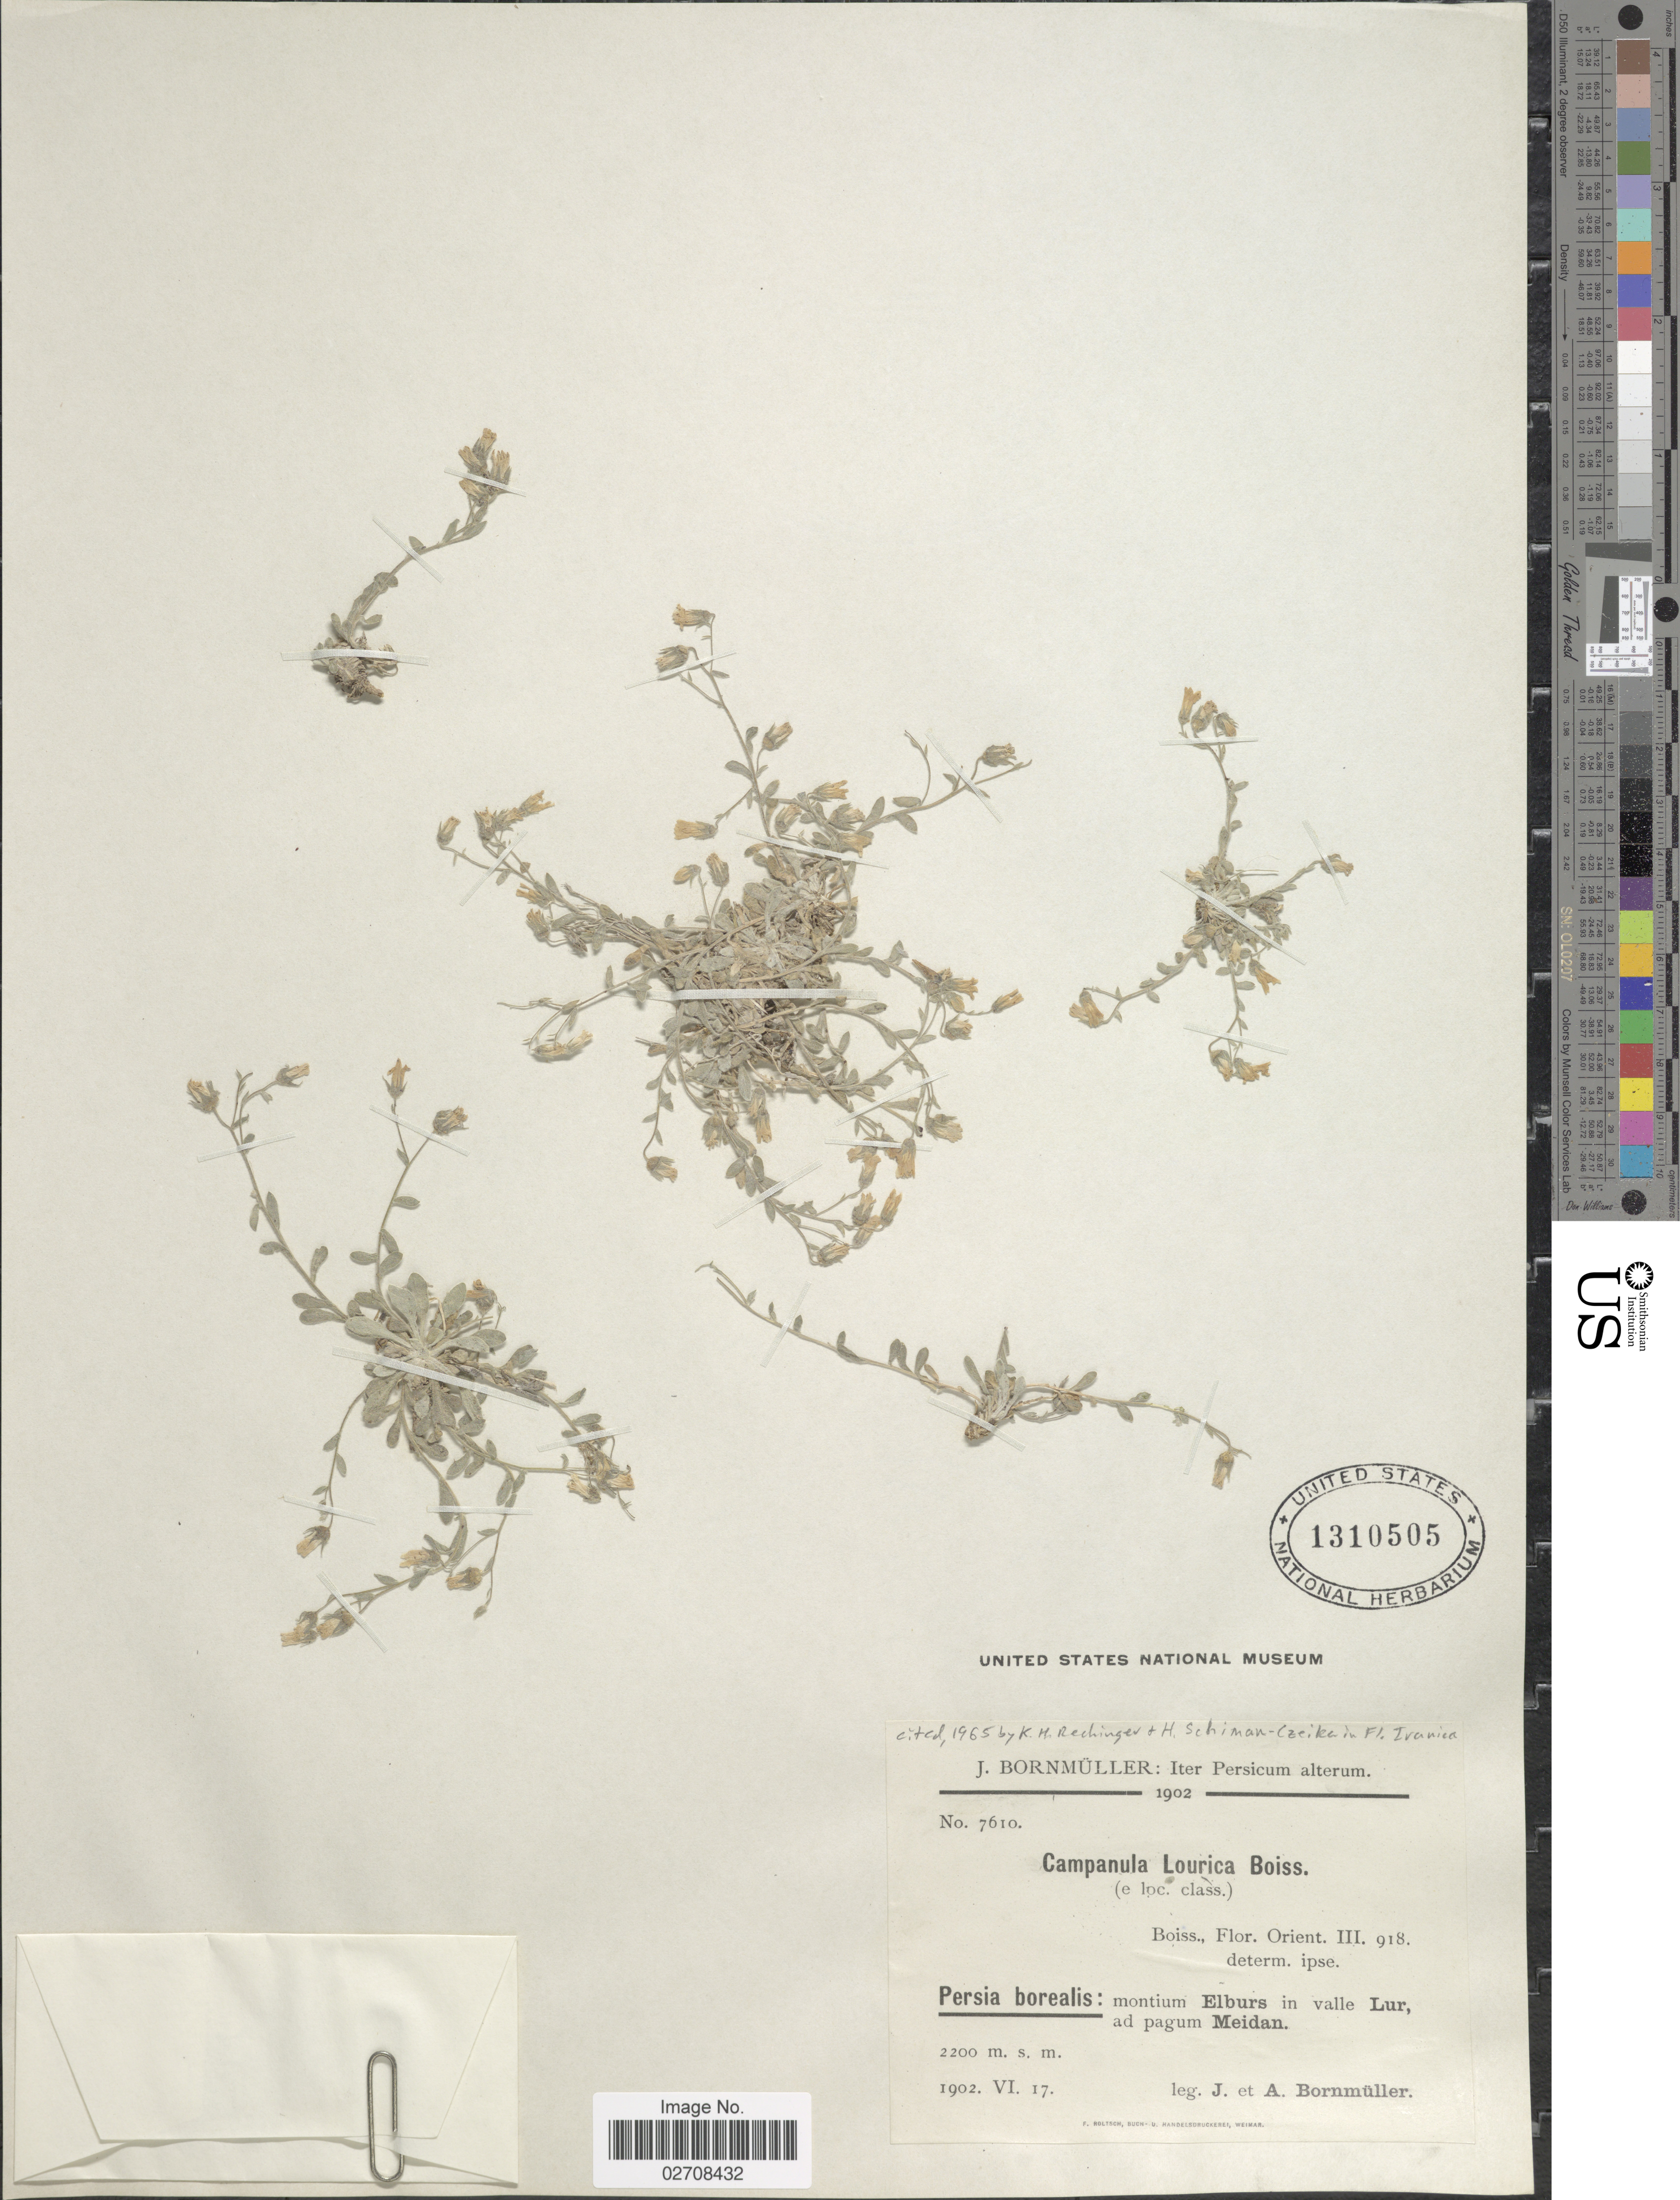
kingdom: Plantae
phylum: Tracheophyta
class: Magnoliopsida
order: Asterales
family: Campanulaceae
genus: Campanula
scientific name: Campanula lourica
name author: Boiss.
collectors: J. Bornmüller & A. Bornmüller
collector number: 7610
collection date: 1902-06-17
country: Iran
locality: Persia borealis: montium Elburs in valle Lur, ad pagum Meidan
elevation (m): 2200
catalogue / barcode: US 1310505